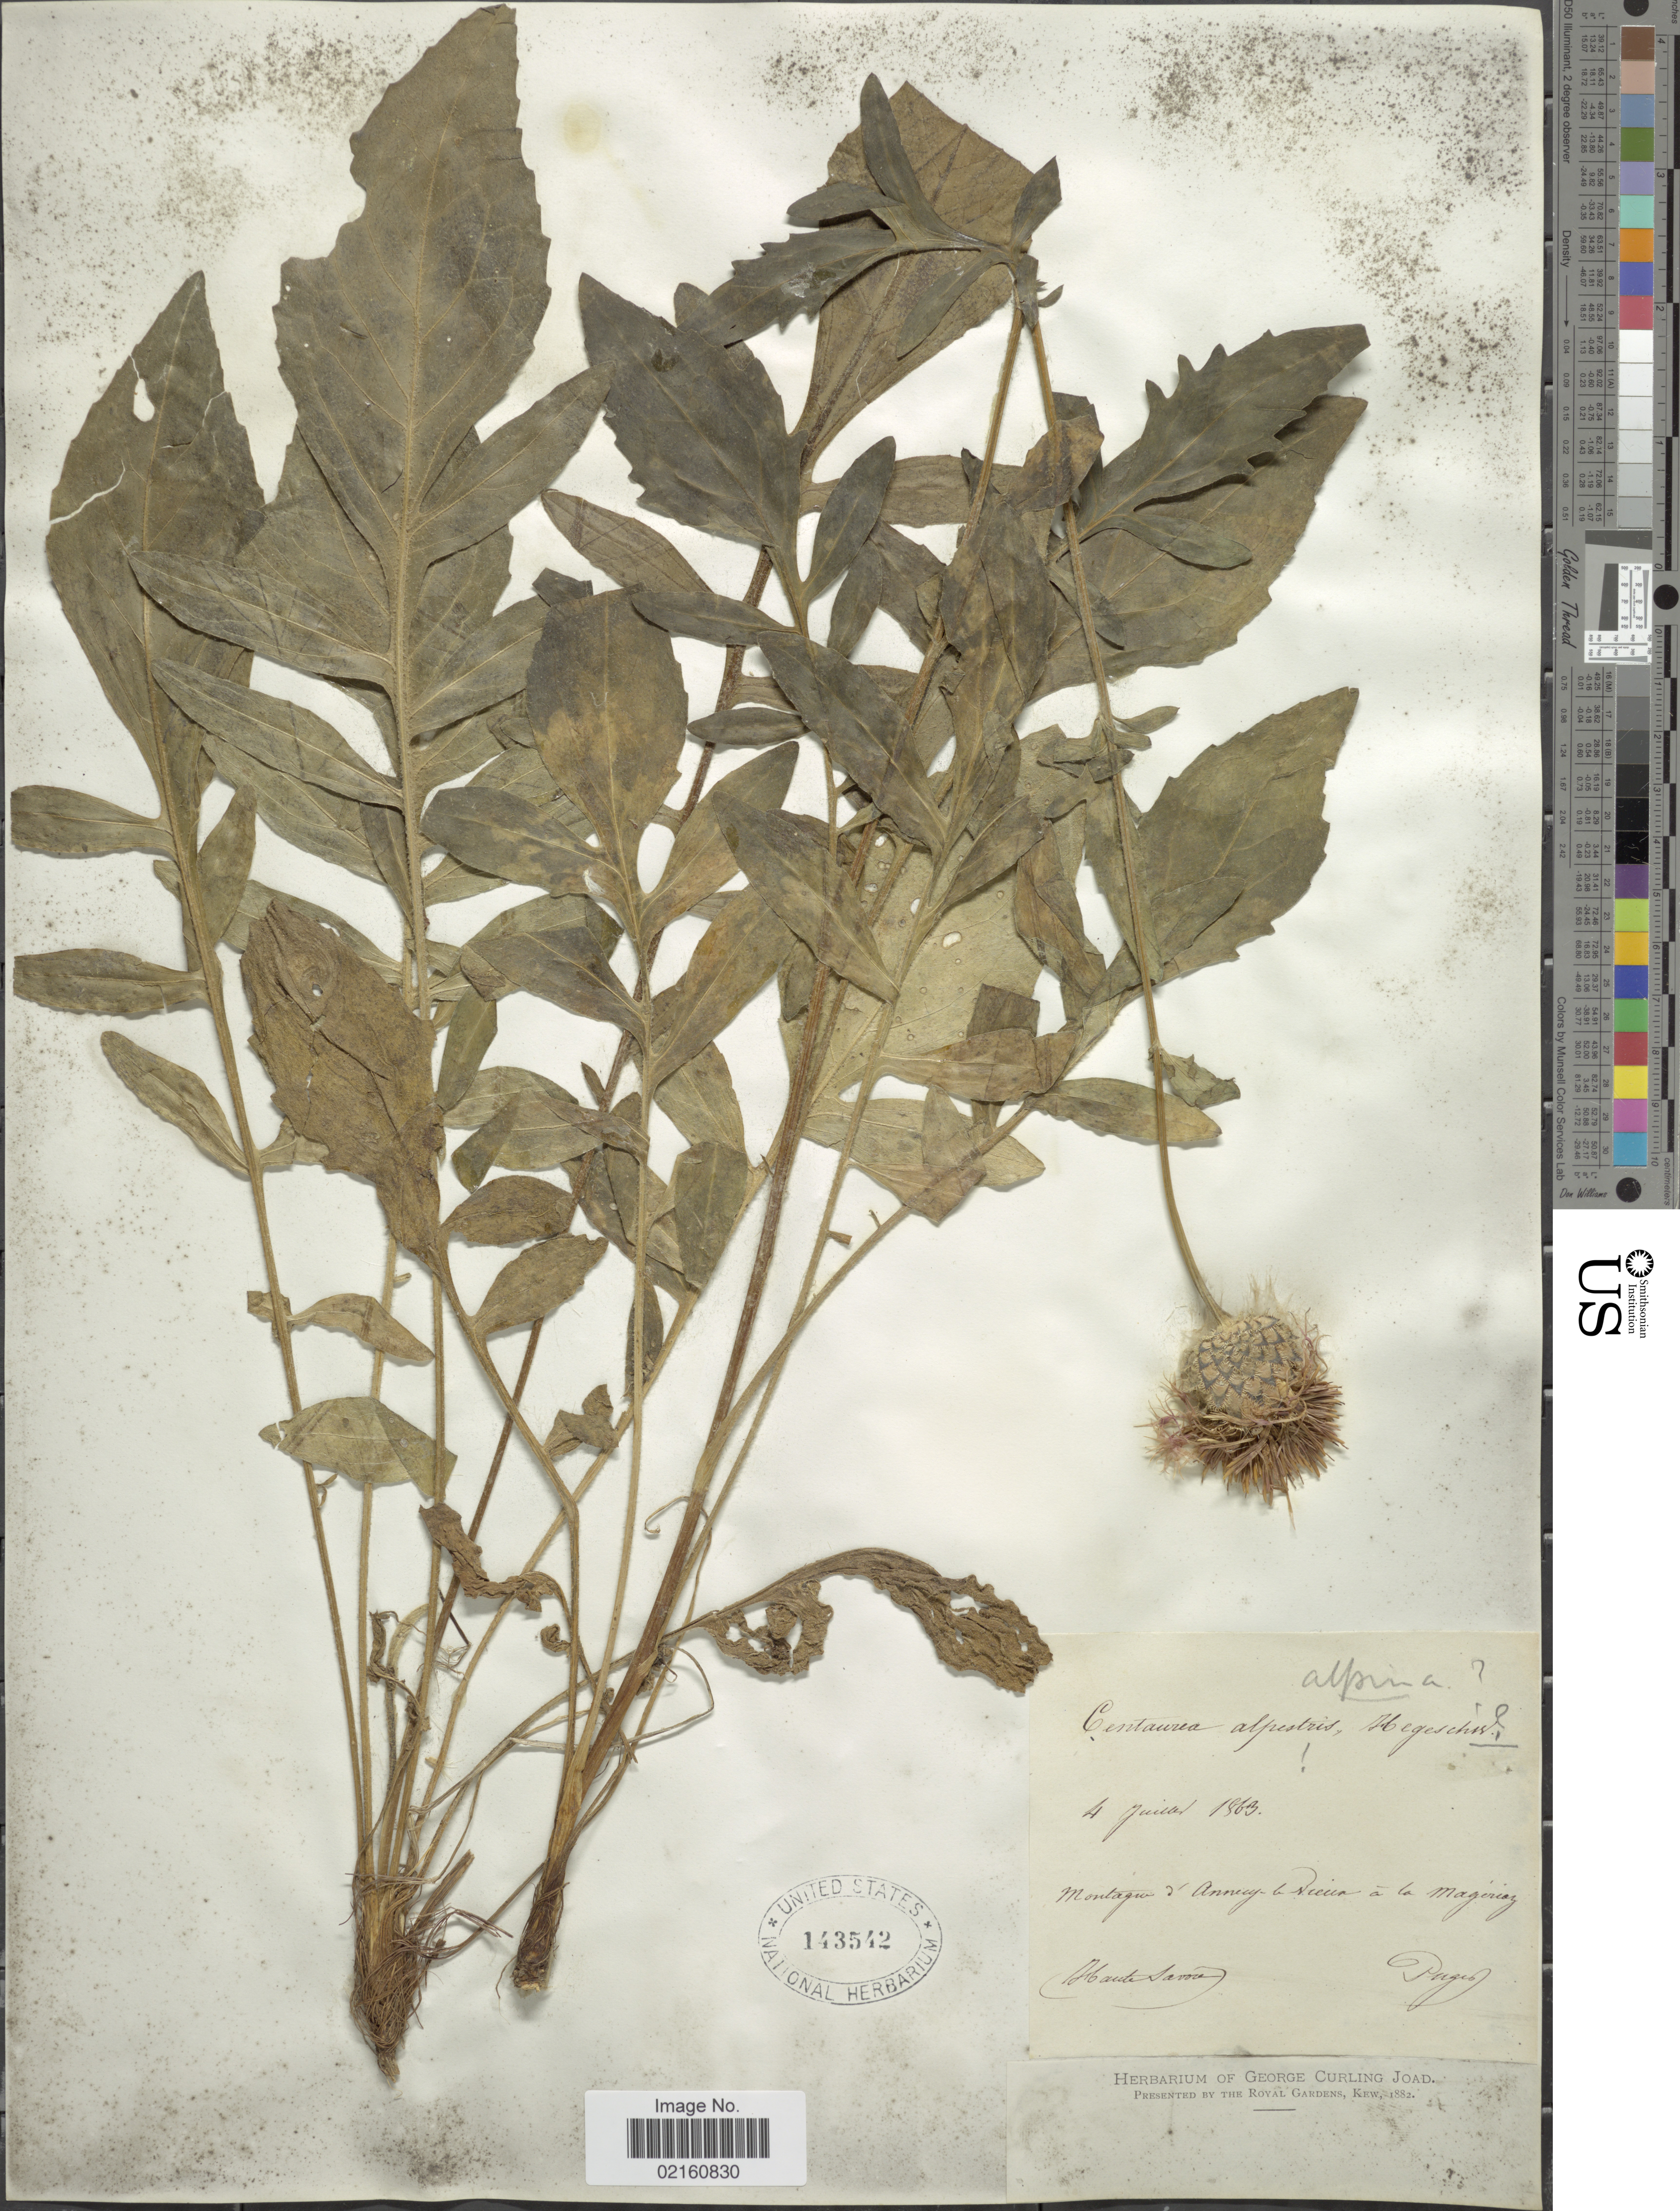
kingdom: Plantae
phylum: Tracheophyta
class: Magnoliopsida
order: Asterales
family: Asteraceae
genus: Centaurea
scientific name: Centaurea scabiosa subsp. alpestris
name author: (Hegetschw.) Nyman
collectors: -. Puget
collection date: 1863-07-04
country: France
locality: Montagne d' Annuy-b Niena a la Magerioz, Haute Savoie [interpreted]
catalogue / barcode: US 143542